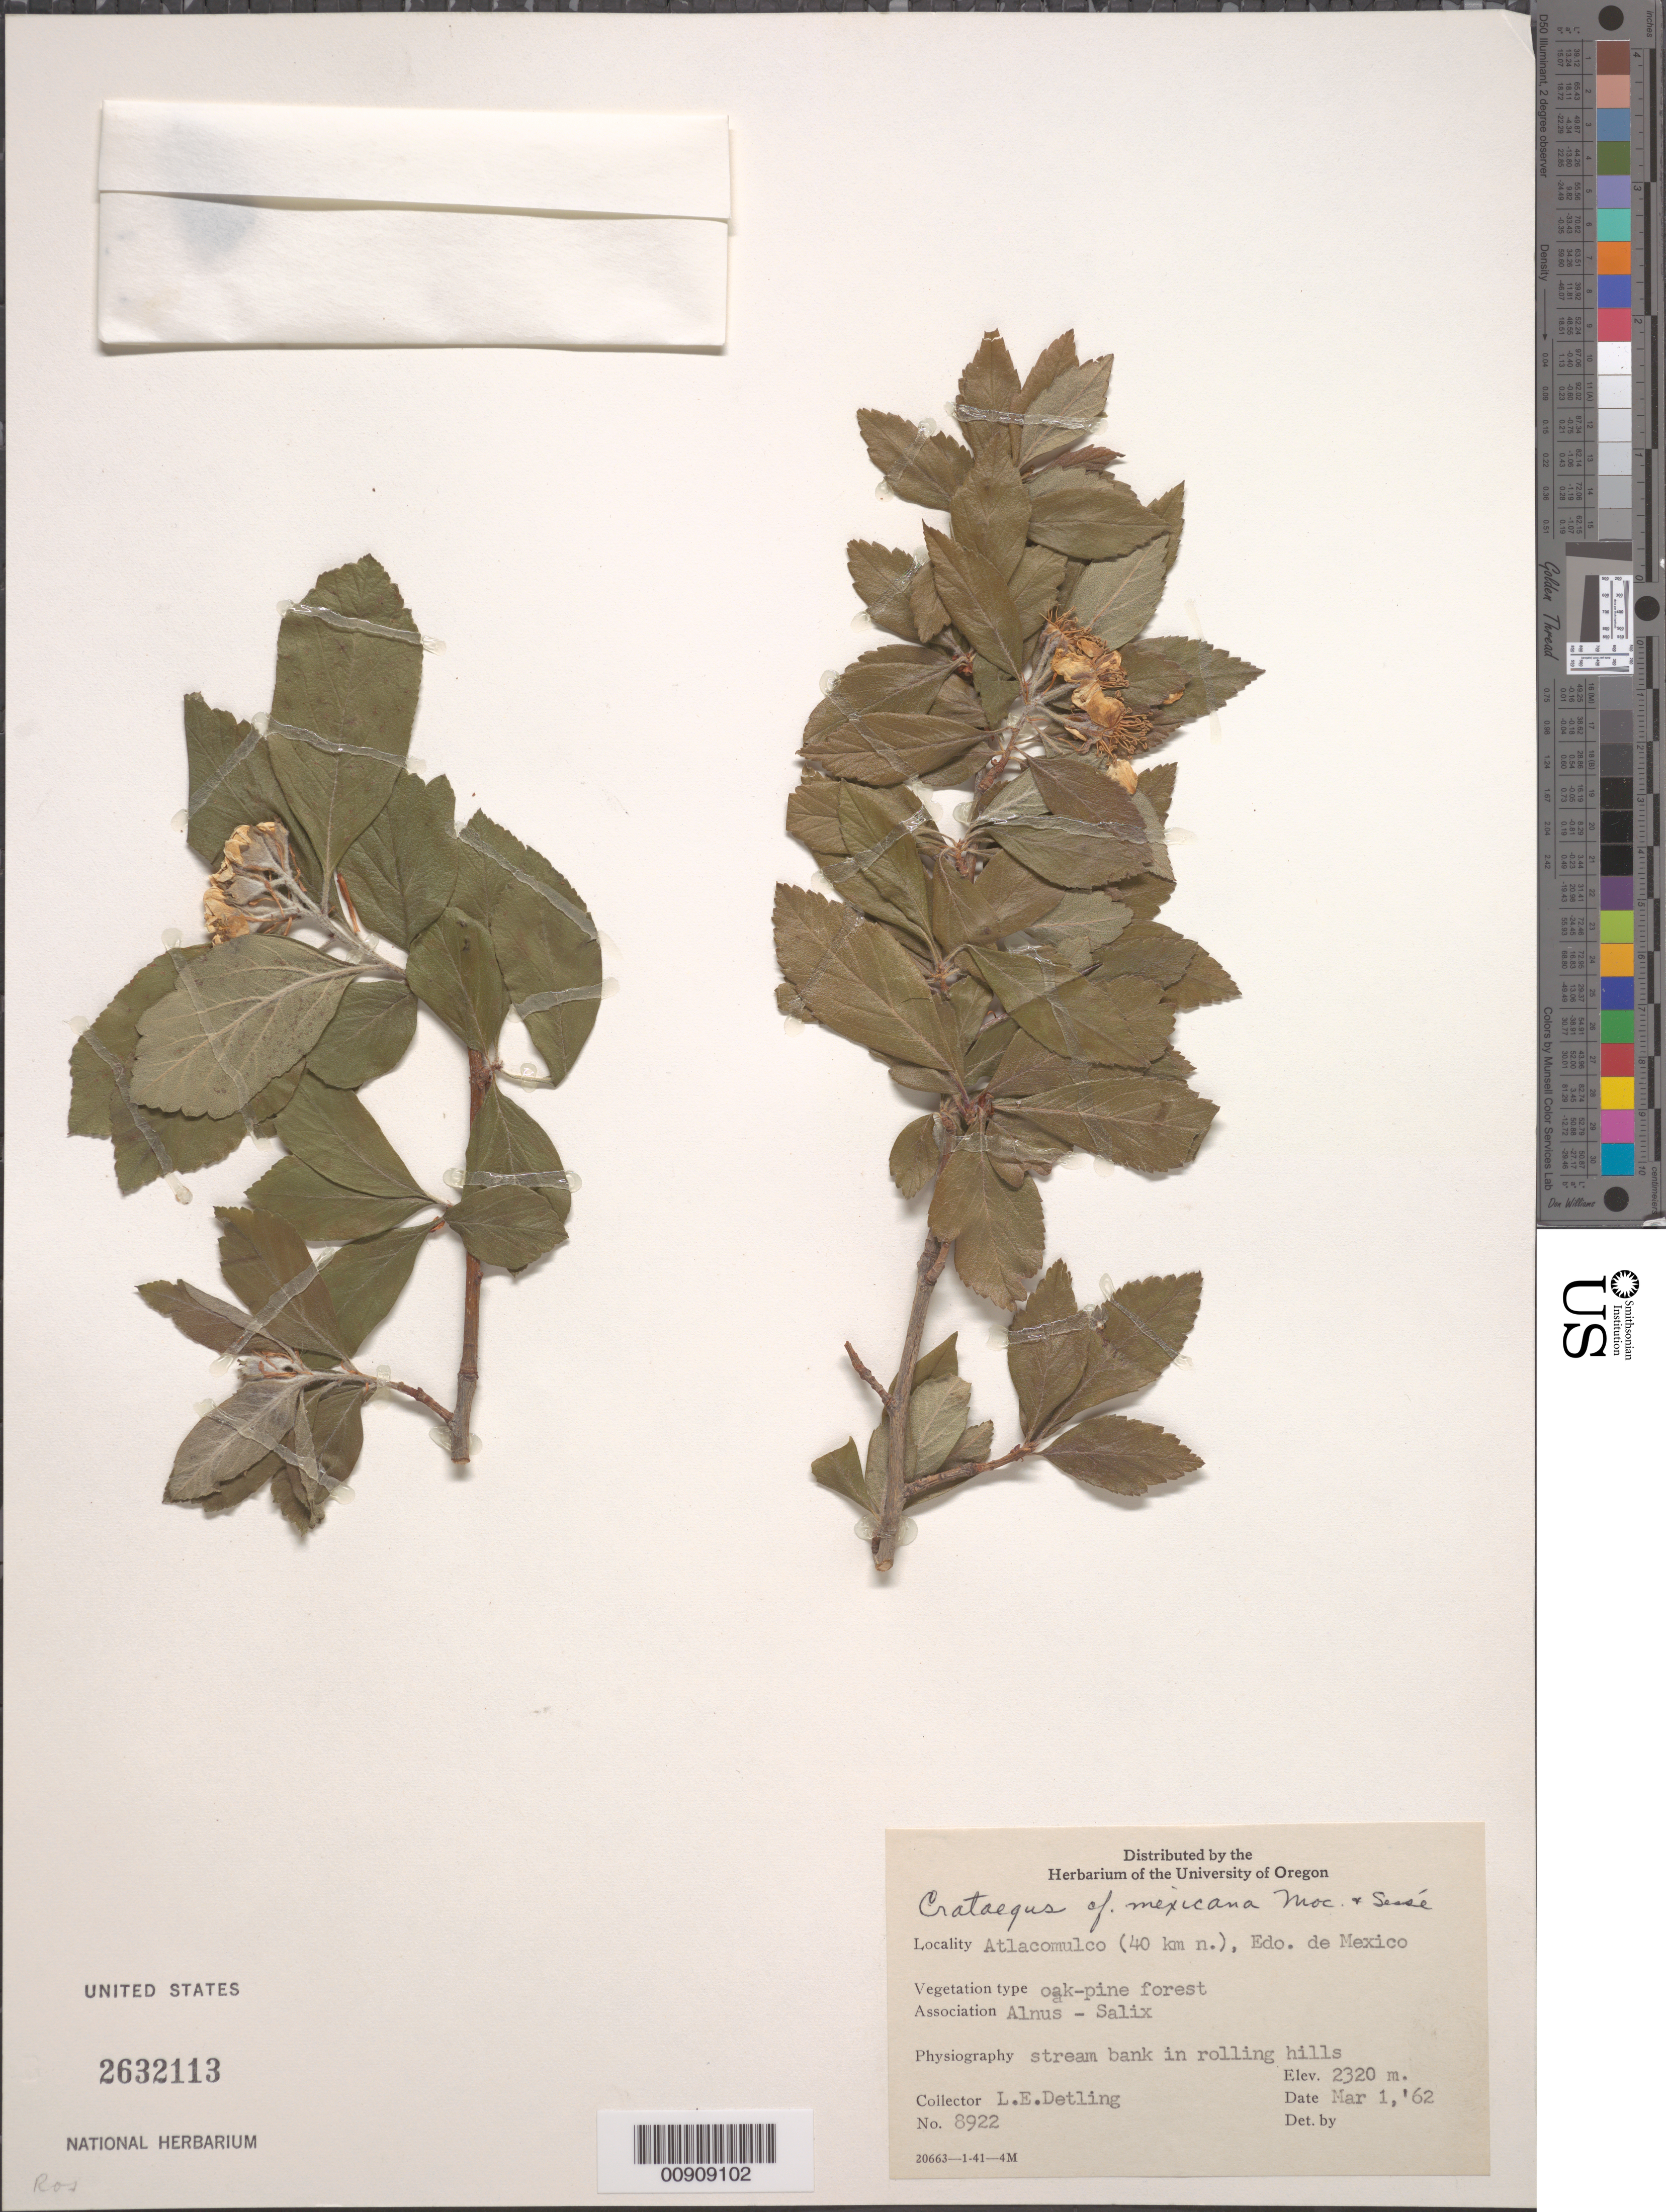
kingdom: Plantae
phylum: Tracheophyta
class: Magnoliopsida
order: Rosales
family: Rosaceae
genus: Crataegus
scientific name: Crataegus mexicana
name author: Moc. & Sessé ex DC.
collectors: L. E. Detling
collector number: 8922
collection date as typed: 01 Mar 1962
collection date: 1962-03-01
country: Mexico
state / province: México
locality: Atlacomulco (40 km N.), Edo. de México.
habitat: Oak-pine forest. Association Alnus - Salix. Stream bank in rolling hills.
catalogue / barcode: US 2632113